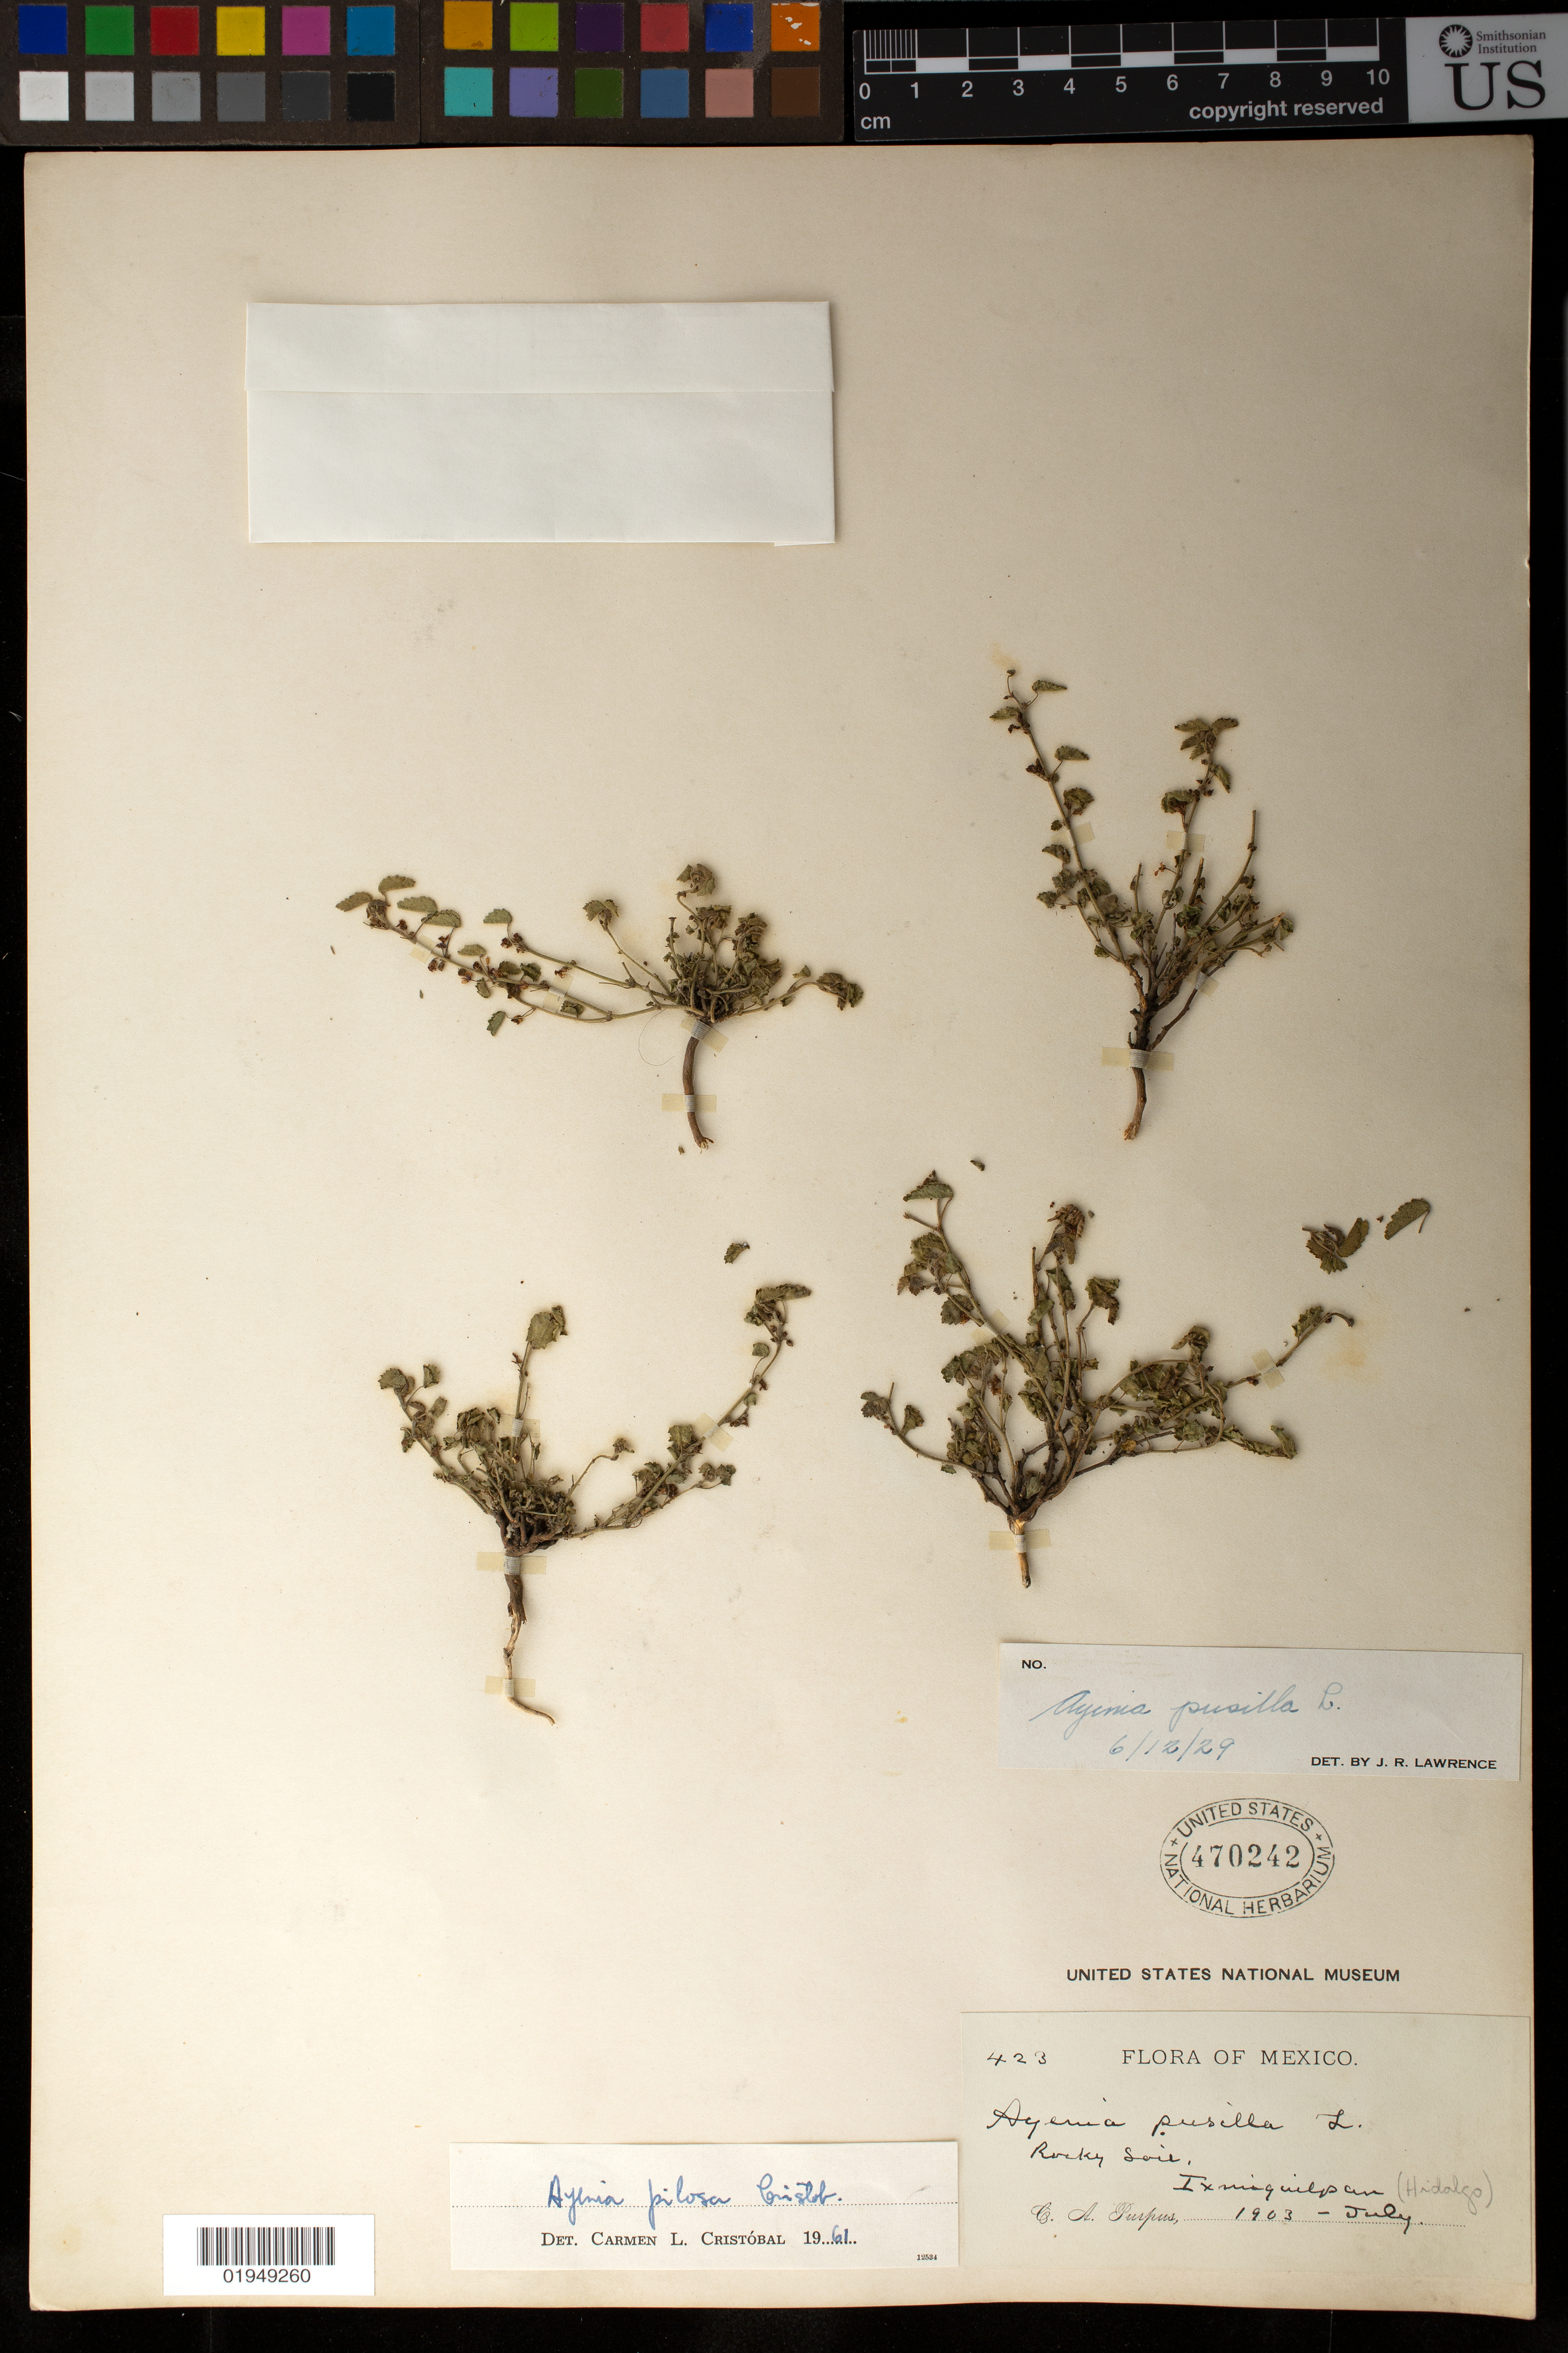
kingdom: Plantae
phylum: Tracheophyta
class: Magnoliopsida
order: Malvales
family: Malvaceae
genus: Ayenia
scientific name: Ayenia pilosa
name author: Cristóbal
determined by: (CTES) Instituto de Botanica del Nordeste - Facultad de Ciencias Agrarias - Herbario "Dra. Carmen L. Cristobal" (ARGENTINA)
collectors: C. A. Purpus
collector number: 423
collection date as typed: Jul 1903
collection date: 1903-07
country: Mexico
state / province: Hidalgo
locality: Ixmiquilpan.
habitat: rocky soil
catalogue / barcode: US 470242